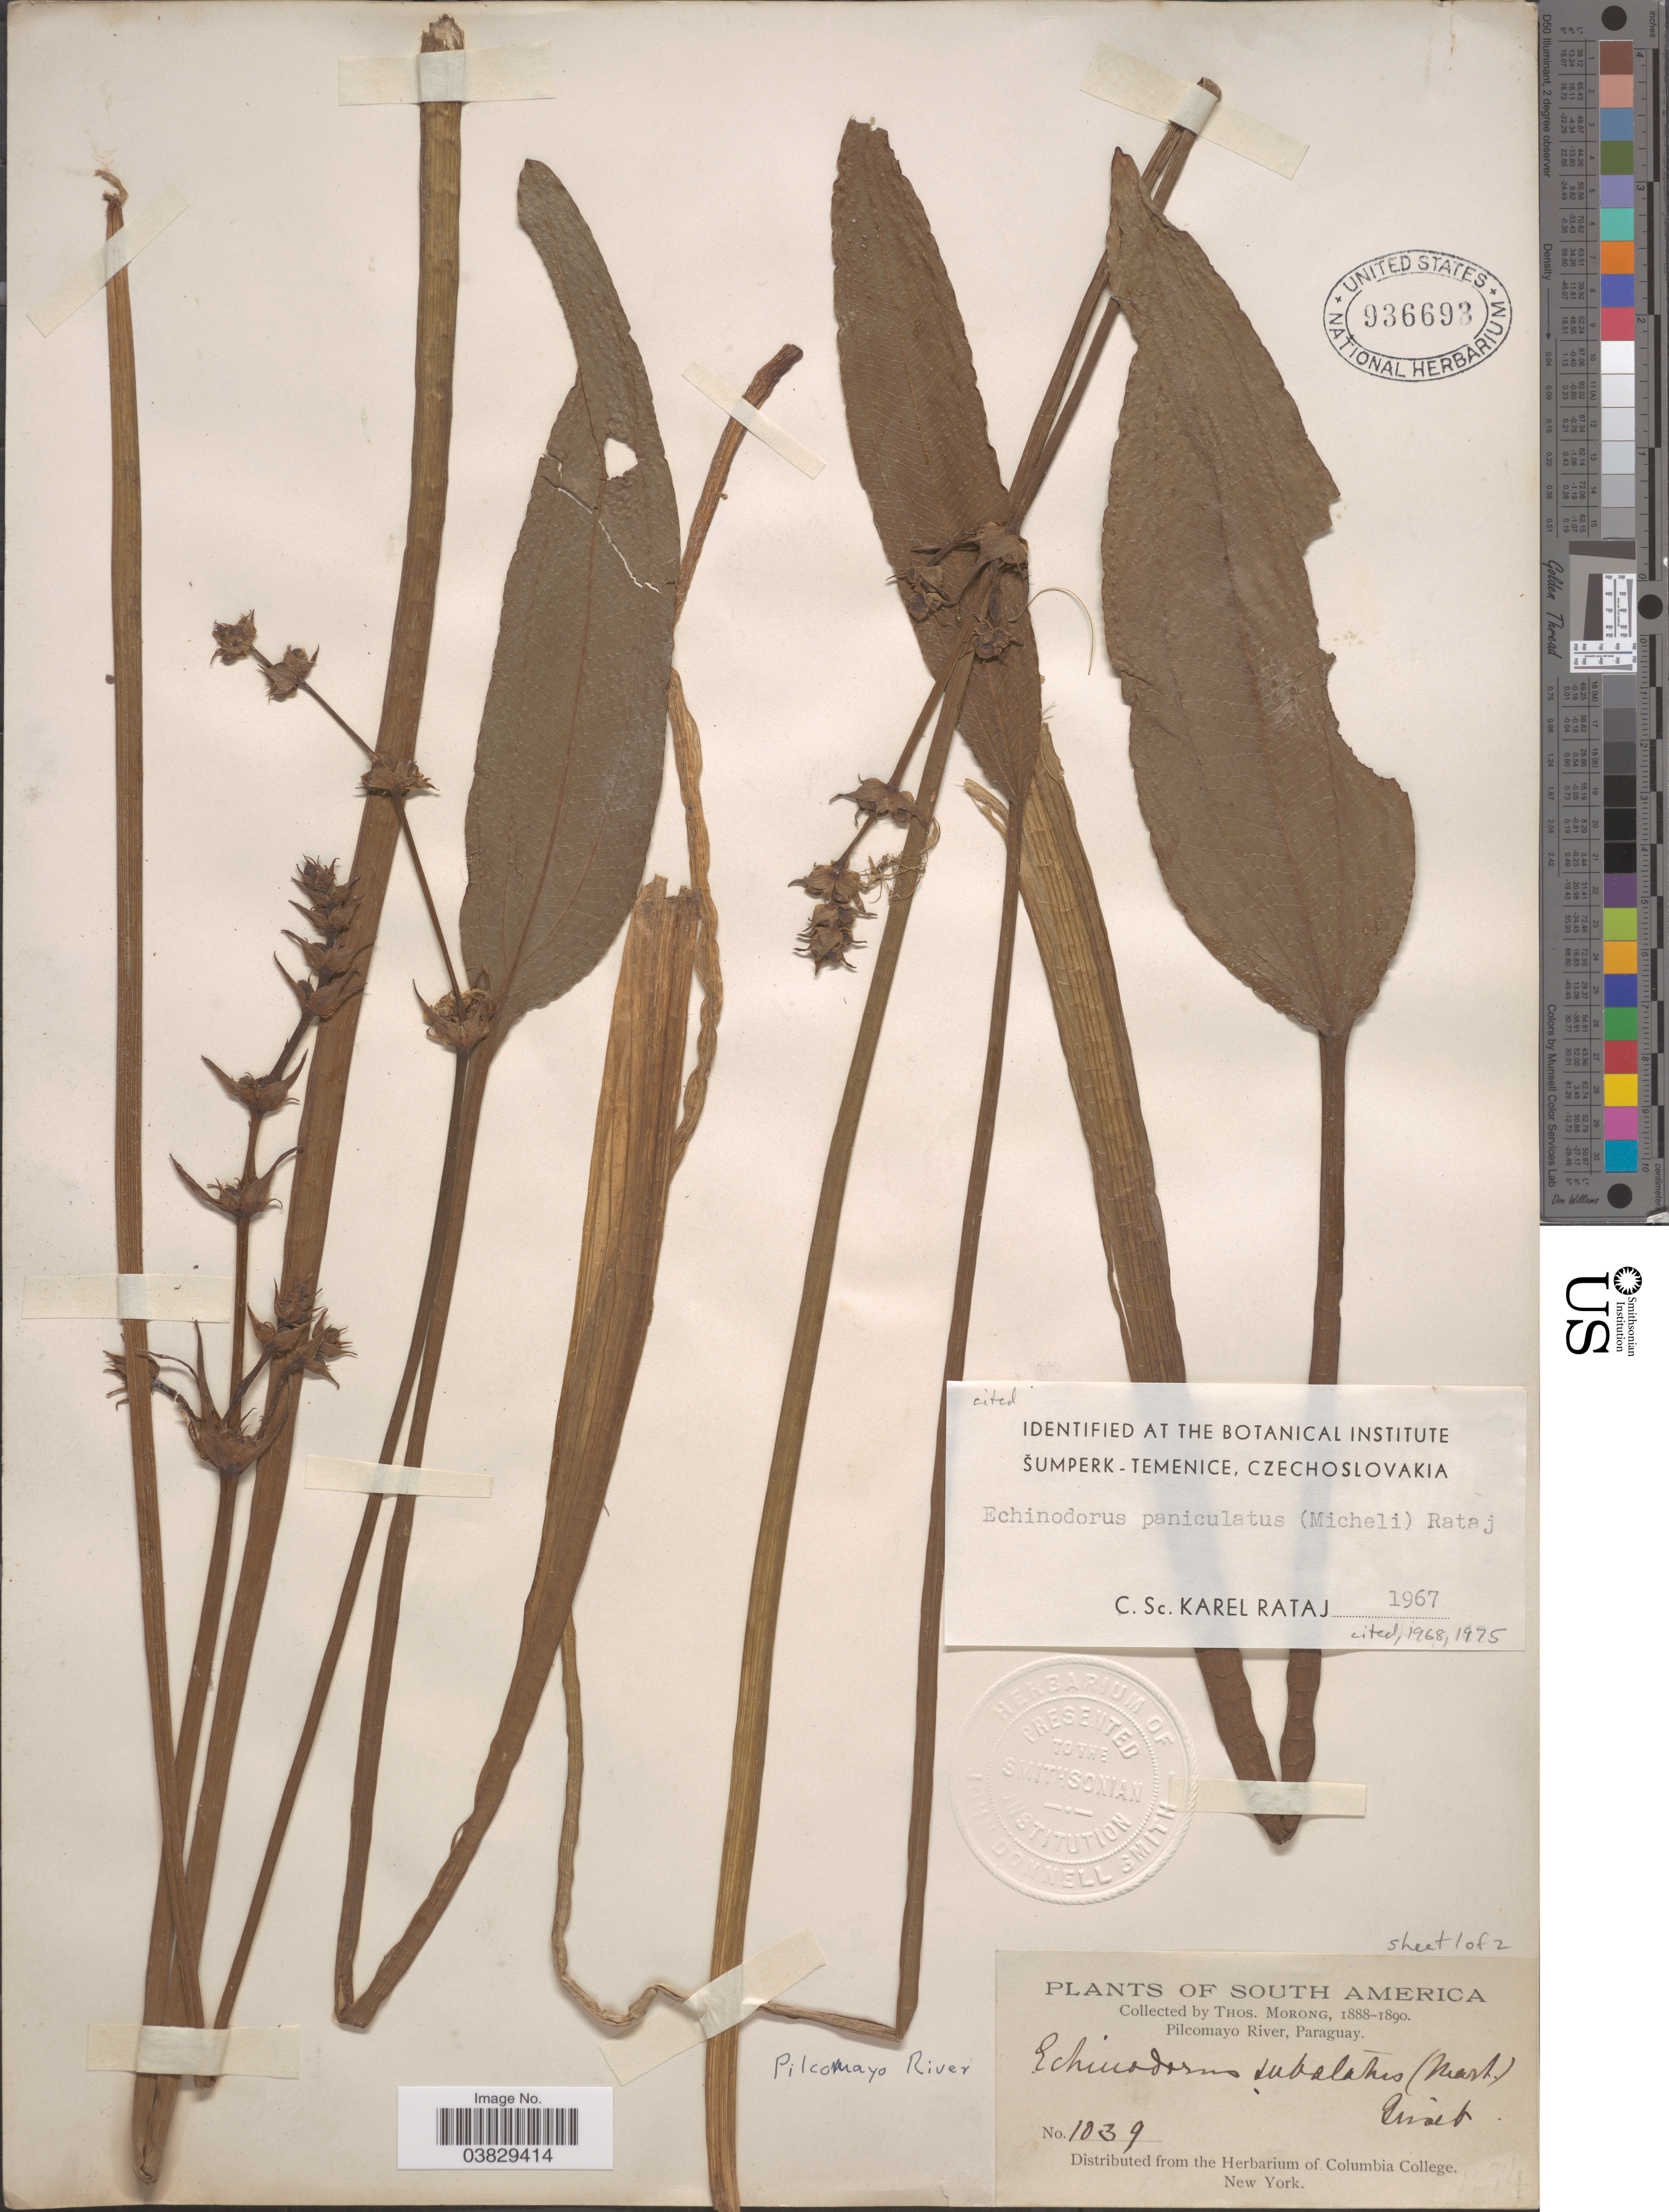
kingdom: Plantae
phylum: Tracheophyta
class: Liliopsida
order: Alismatales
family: Alismataceae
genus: Echinodorus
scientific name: Echinodorus paniculatus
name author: Micheli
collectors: ex herb. T. Morong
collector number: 1039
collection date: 1888/1890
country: Paraguay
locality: Pilcomayo River.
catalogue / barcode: US 936693